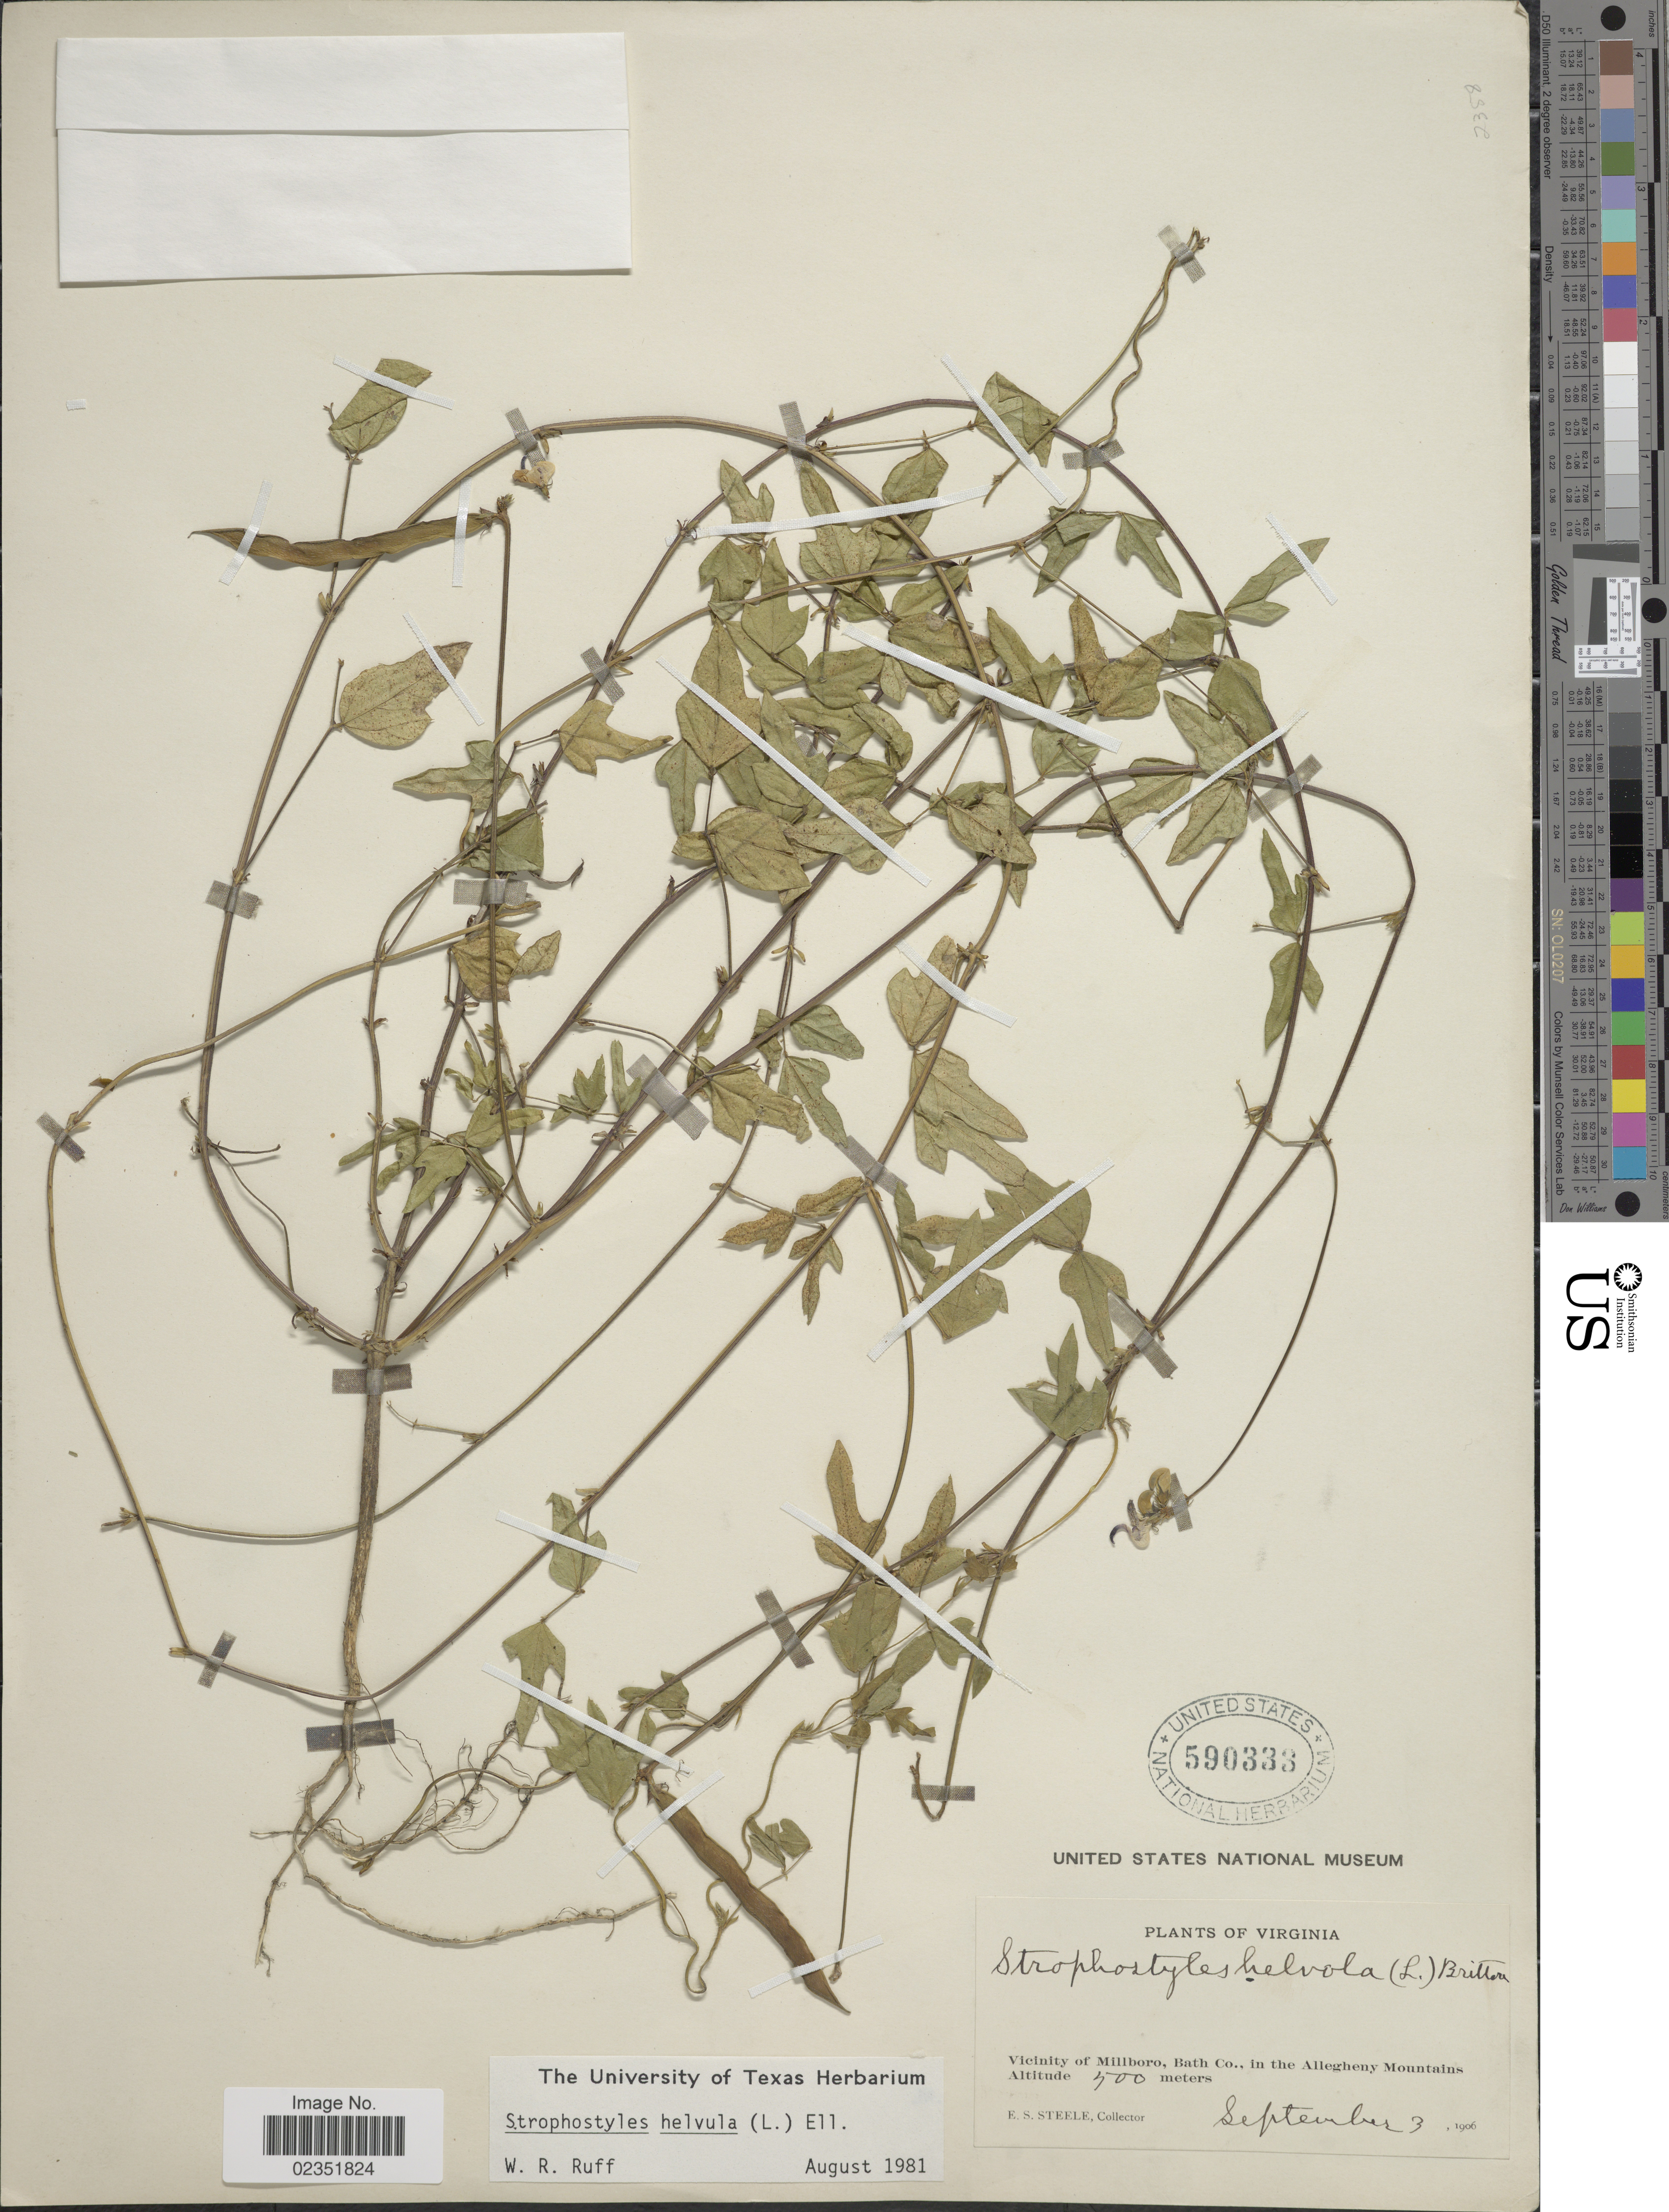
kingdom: Plantae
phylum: Tracheophyta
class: Magnoliopsida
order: Fabales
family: Fabaceae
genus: Strophostyles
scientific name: Strophostyles helvola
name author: (L.) Elliott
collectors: E. Steele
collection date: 1906-09-03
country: United States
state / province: Virginia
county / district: Bath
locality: Vicinity of Millboro, bath Co., in the Allegheny Mountains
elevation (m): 500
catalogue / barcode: US 590333